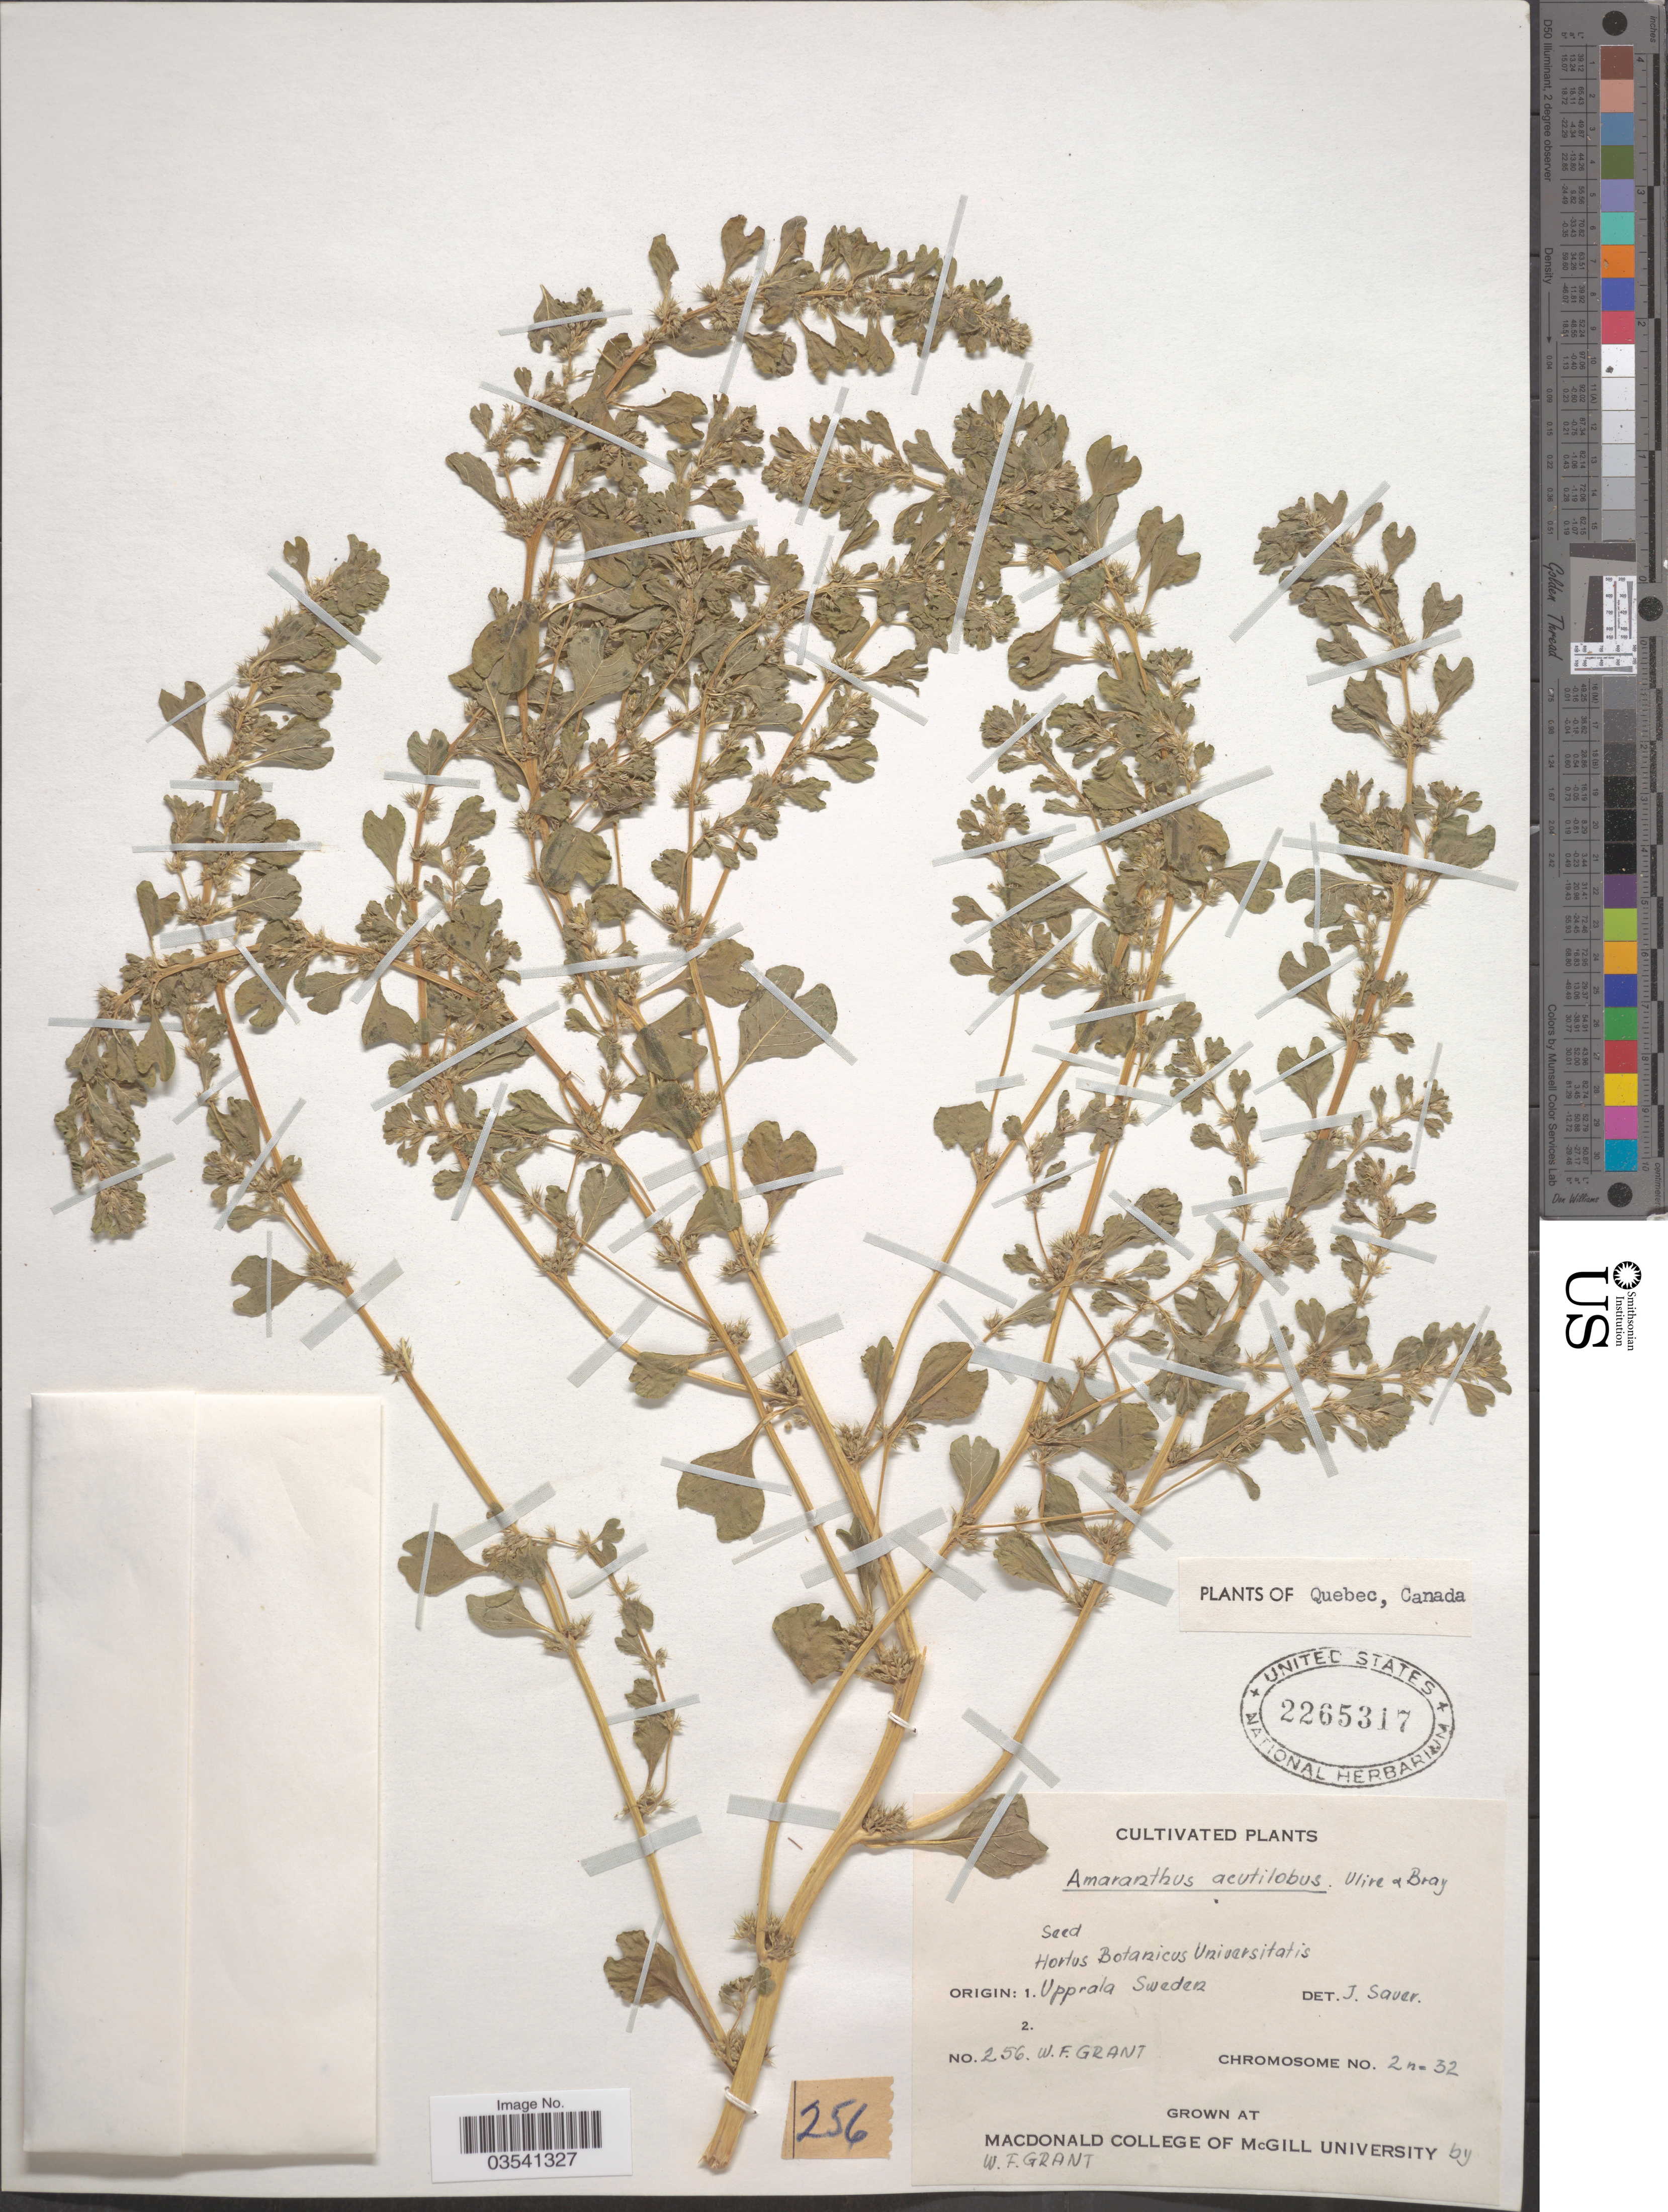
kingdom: Plantae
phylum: Tracheophyta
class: Magnoliopsida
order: Caryophyllales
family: Amaranthaceae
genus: Amaranthus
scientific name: Amaranthus acutilobus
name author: Uline & W.L. Bray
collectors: W. Grant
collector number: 256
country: Canada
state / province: Quebec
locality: Grown at MacDonald College of McGill University.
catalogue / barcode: US 2265317